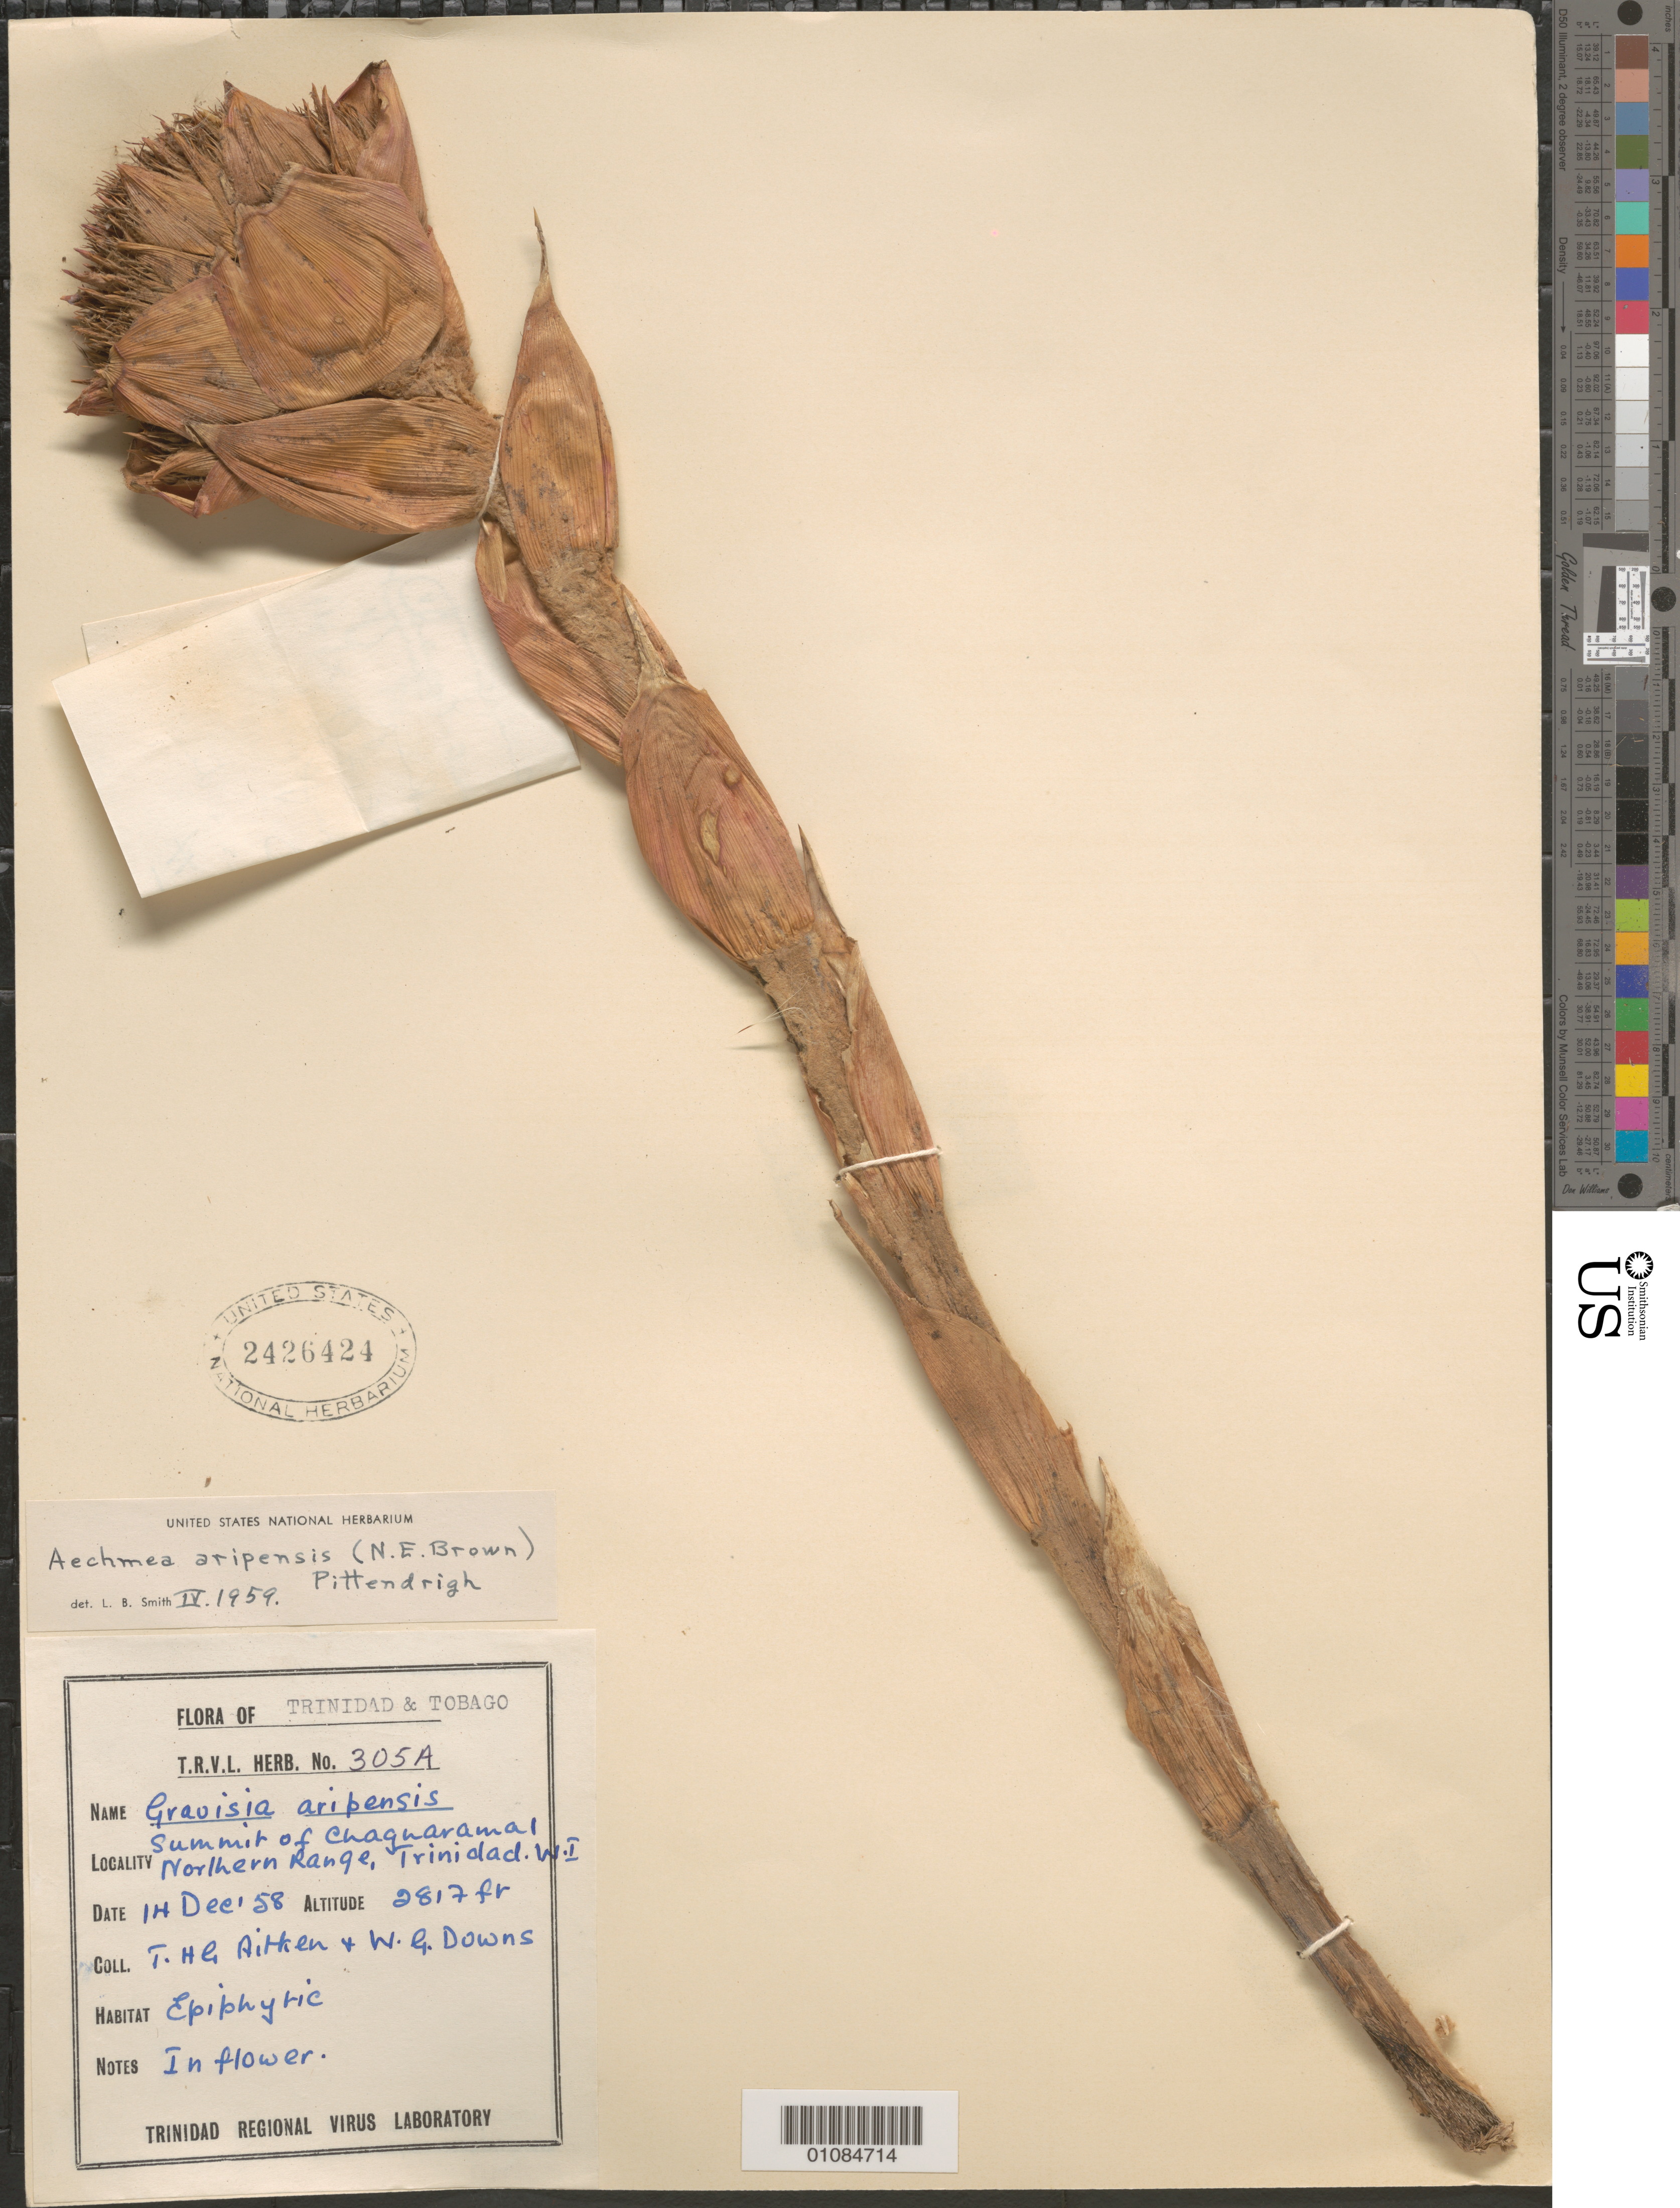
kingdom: Plantae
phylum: Tracheophyta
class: Liliopsida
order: Poales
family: Bromeliaceae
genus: Aechmea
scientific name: Aechmea aripensis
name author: (N.E. Br.) Pittendr.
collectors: T. Aitken & W. G. Downs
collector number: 305A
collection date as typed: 14 Dec 1958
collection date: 1958-12-14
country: Trinidad and Tobago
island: Trinidad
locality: Summit of Chaguaramal, Northern Range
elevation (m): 859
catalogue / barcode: US 2426424